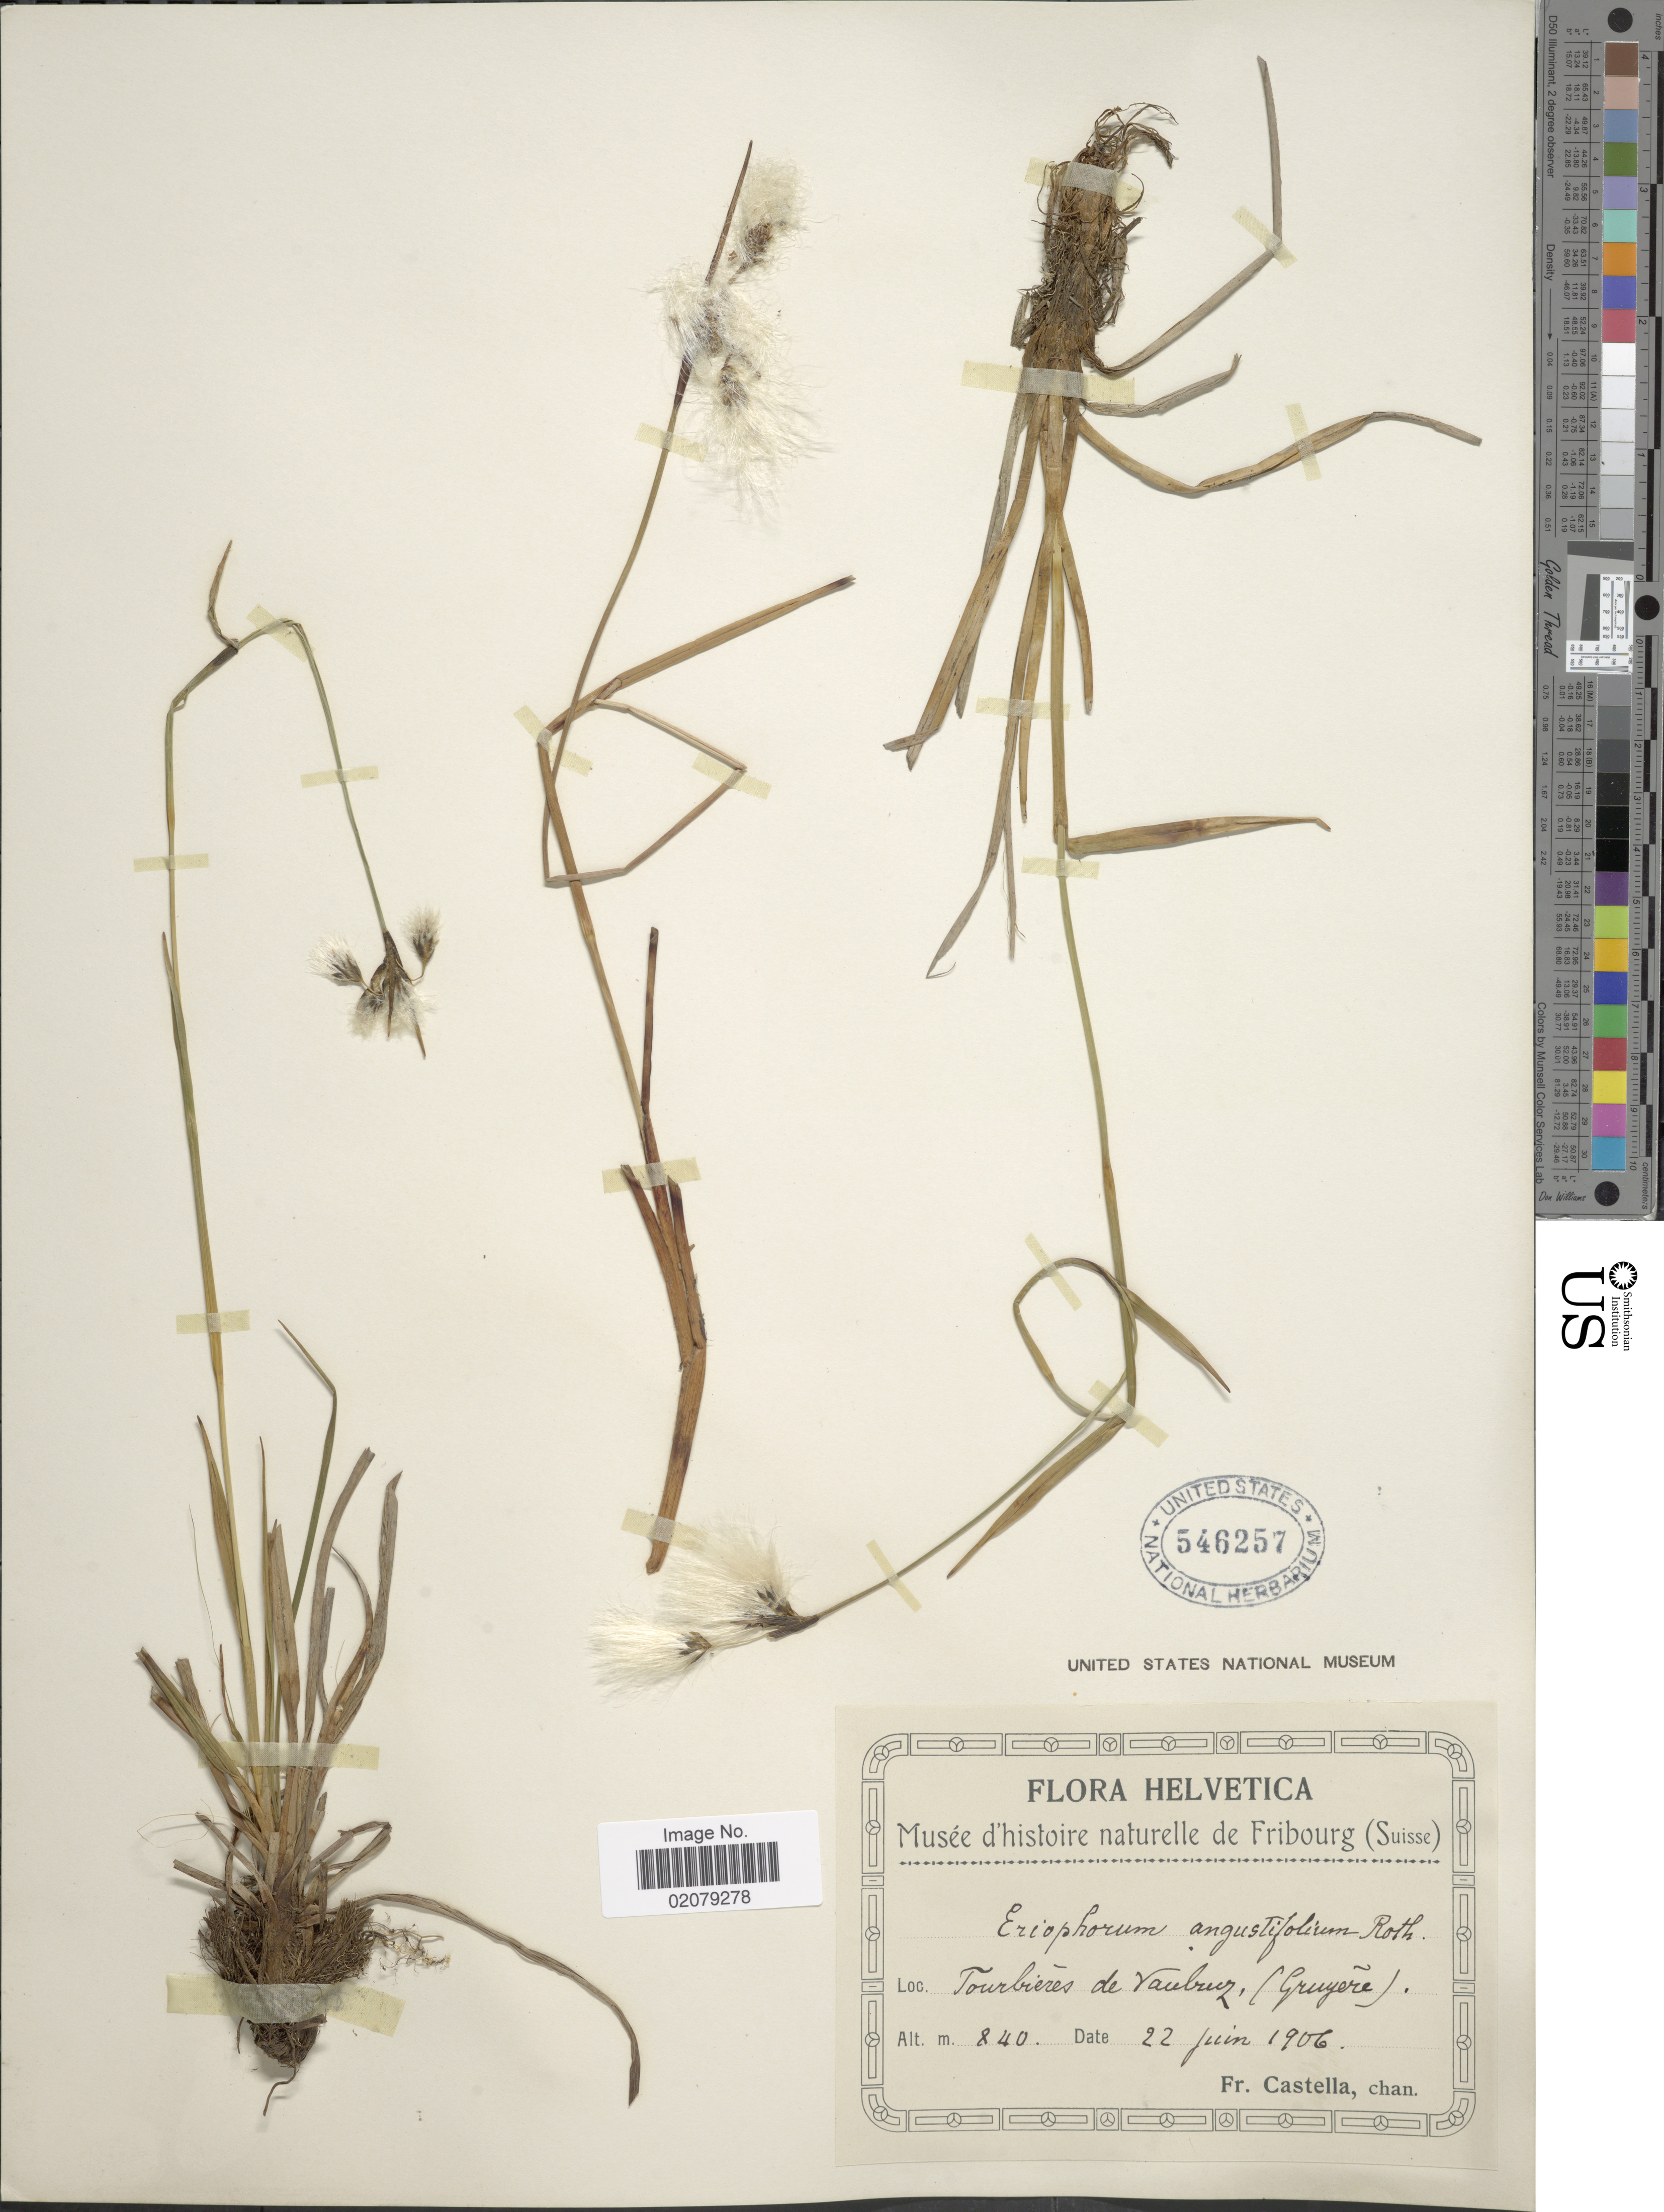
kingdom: Plantae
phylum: Tracheophyta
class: Liliopsida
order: Poales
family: Cyperaceae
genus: Eriophorum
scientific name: Eriophorum angustifolium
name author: Honck.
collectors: Fr. Castella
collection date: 1906-06-22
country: Switzerland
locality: Tourbiers de Yauburs, (Gruyere), Helvetica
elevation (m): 840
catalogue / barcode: US 546257